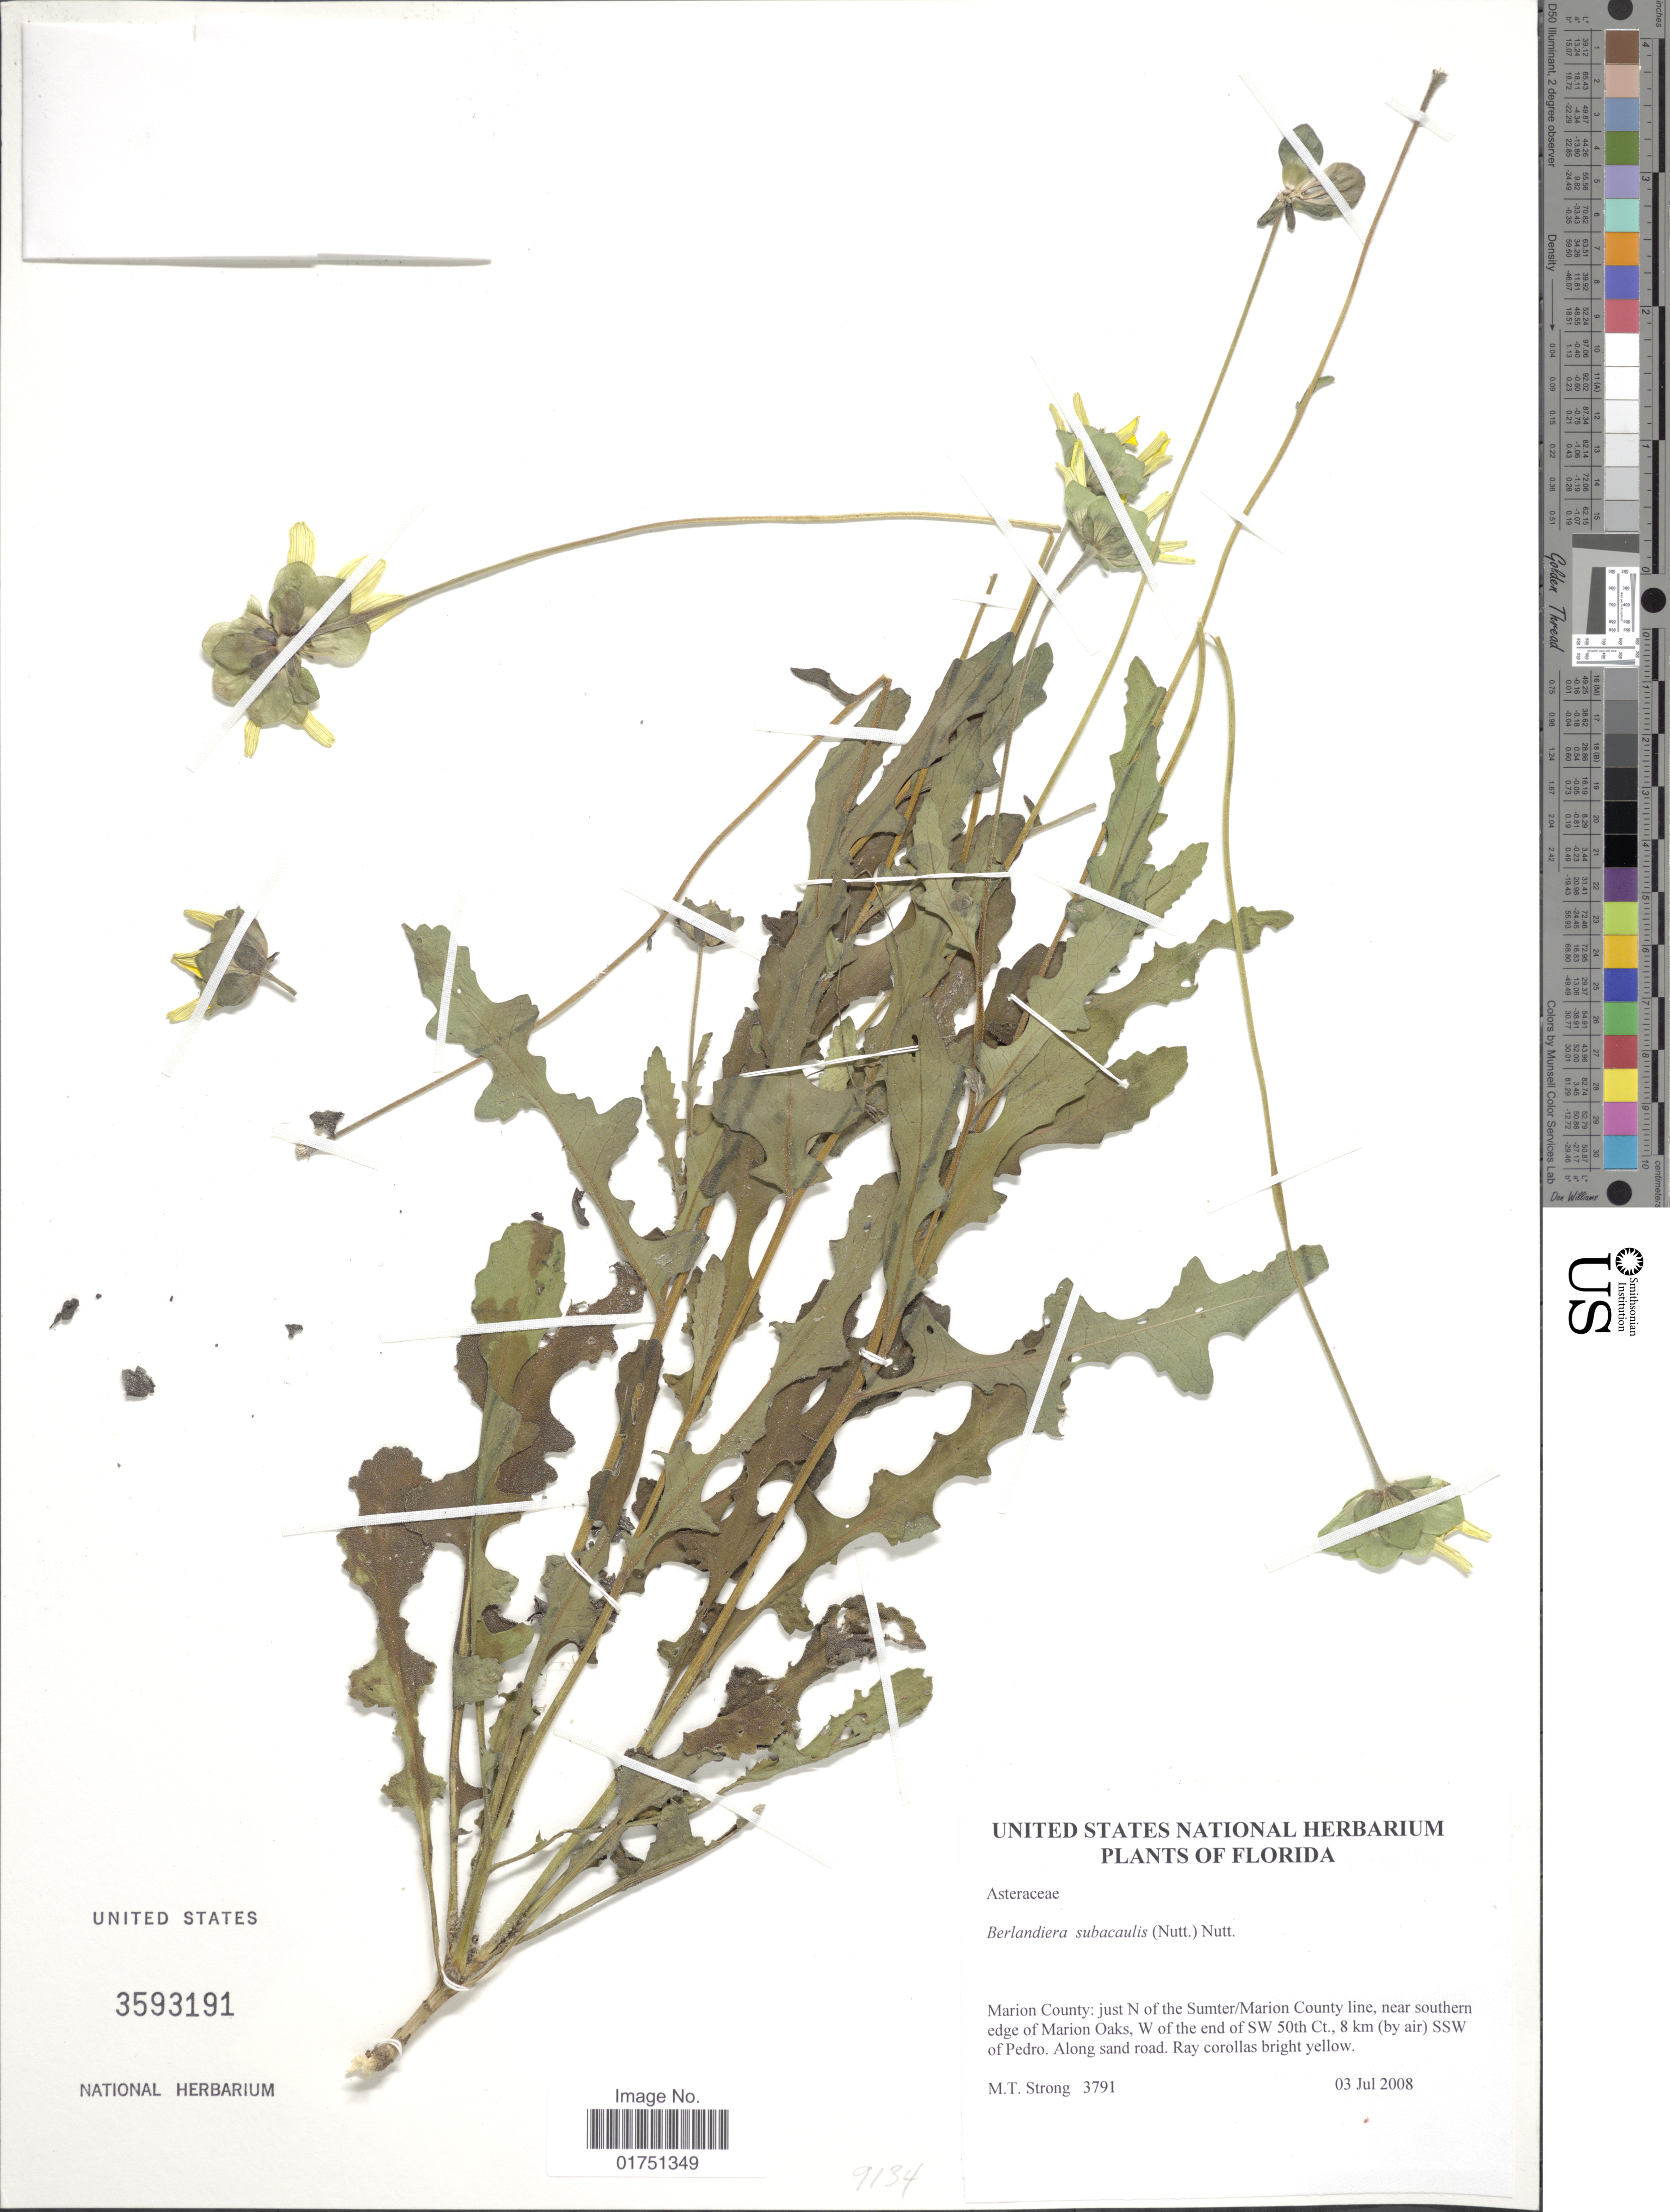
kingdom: Plantae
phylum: Tracheophyta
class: Magnoliopsida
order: Asterales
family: Asteraceae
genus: Berlandiera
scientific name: Berlandiera subacaulis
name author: Nutt.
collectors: M. T. Strong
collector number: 3791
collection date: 2008-07-03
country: United States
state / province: Florida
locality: Marion County: just N of the Sumter/Marion County line, near southern edge of Marion Oaks, W of the end of SW 50th Ct., 8 km (by air) SSW of Pedro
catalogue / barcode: US 3593191